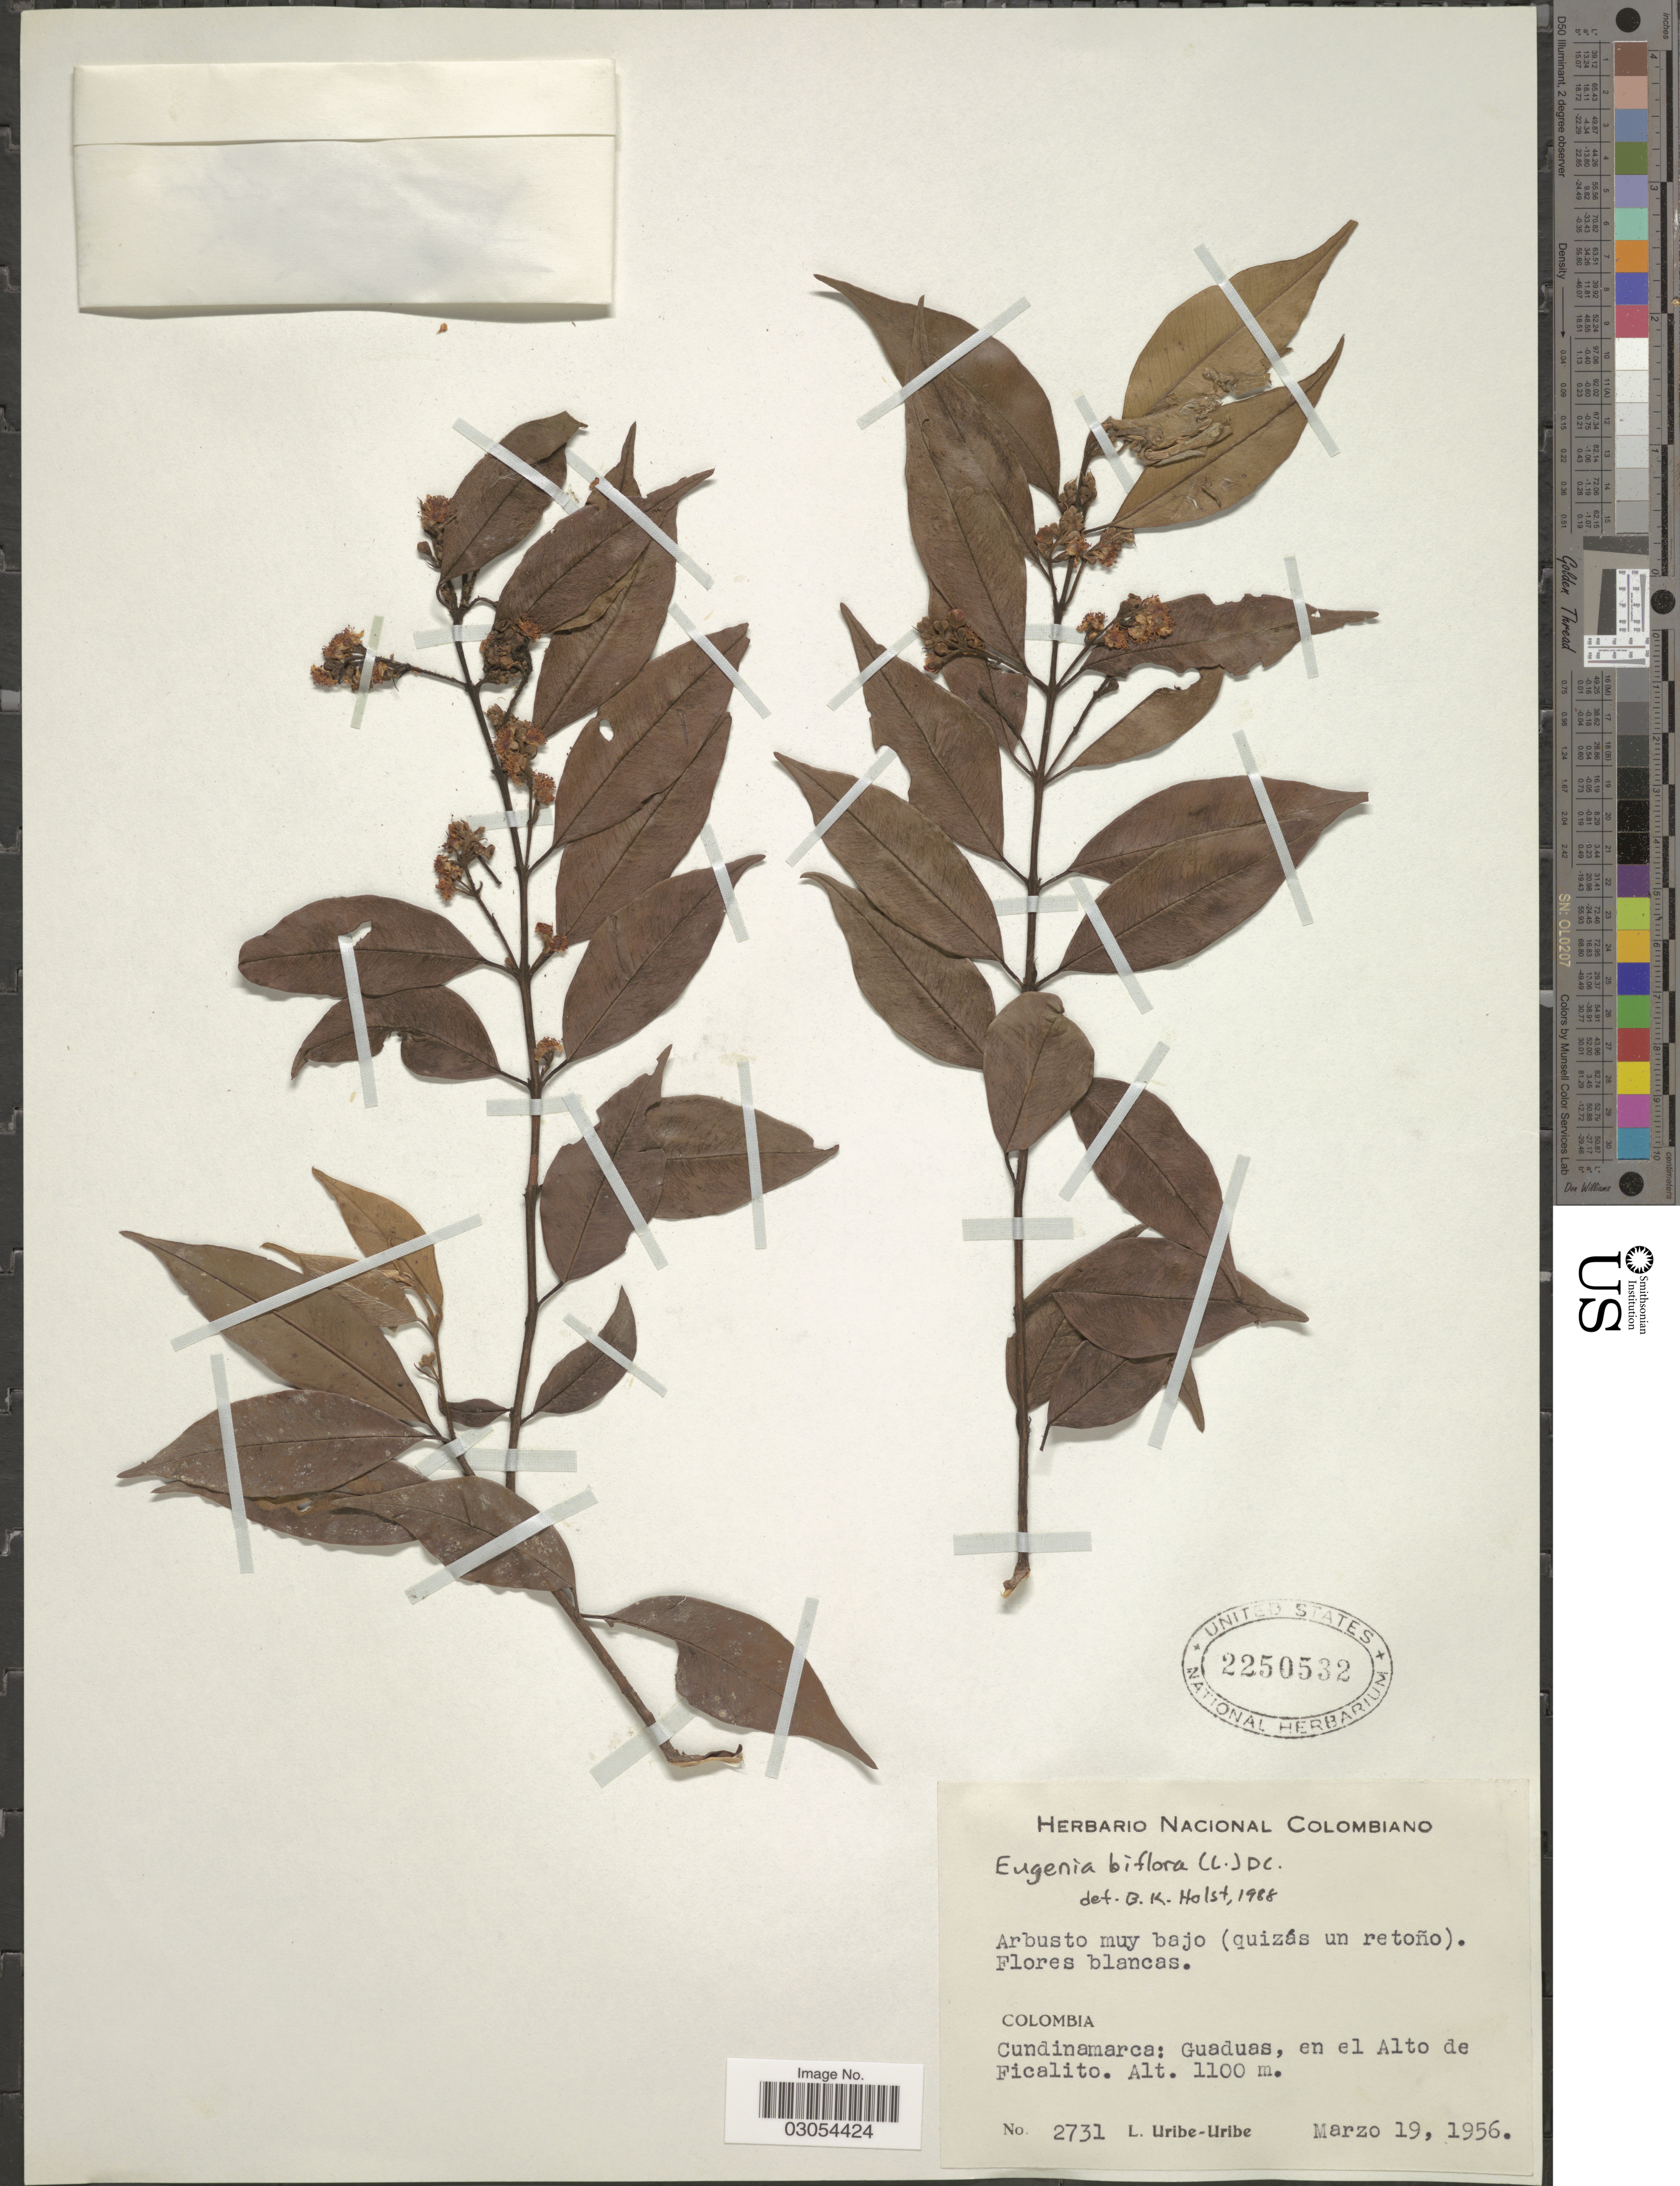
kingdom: Plantae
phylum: Tracheophyta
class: Magnoliopsida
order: Myrtales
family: Myrtaceae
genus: Eugenia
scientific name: Eugenia biflora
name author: (L.) DC.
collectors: U. Uribe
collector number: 2731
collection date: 1956-03-19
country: Colombia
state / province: Cundinamarca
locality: Guaduas, en el Alto de Ficalito.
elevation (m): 1100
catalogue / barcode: US 2250532